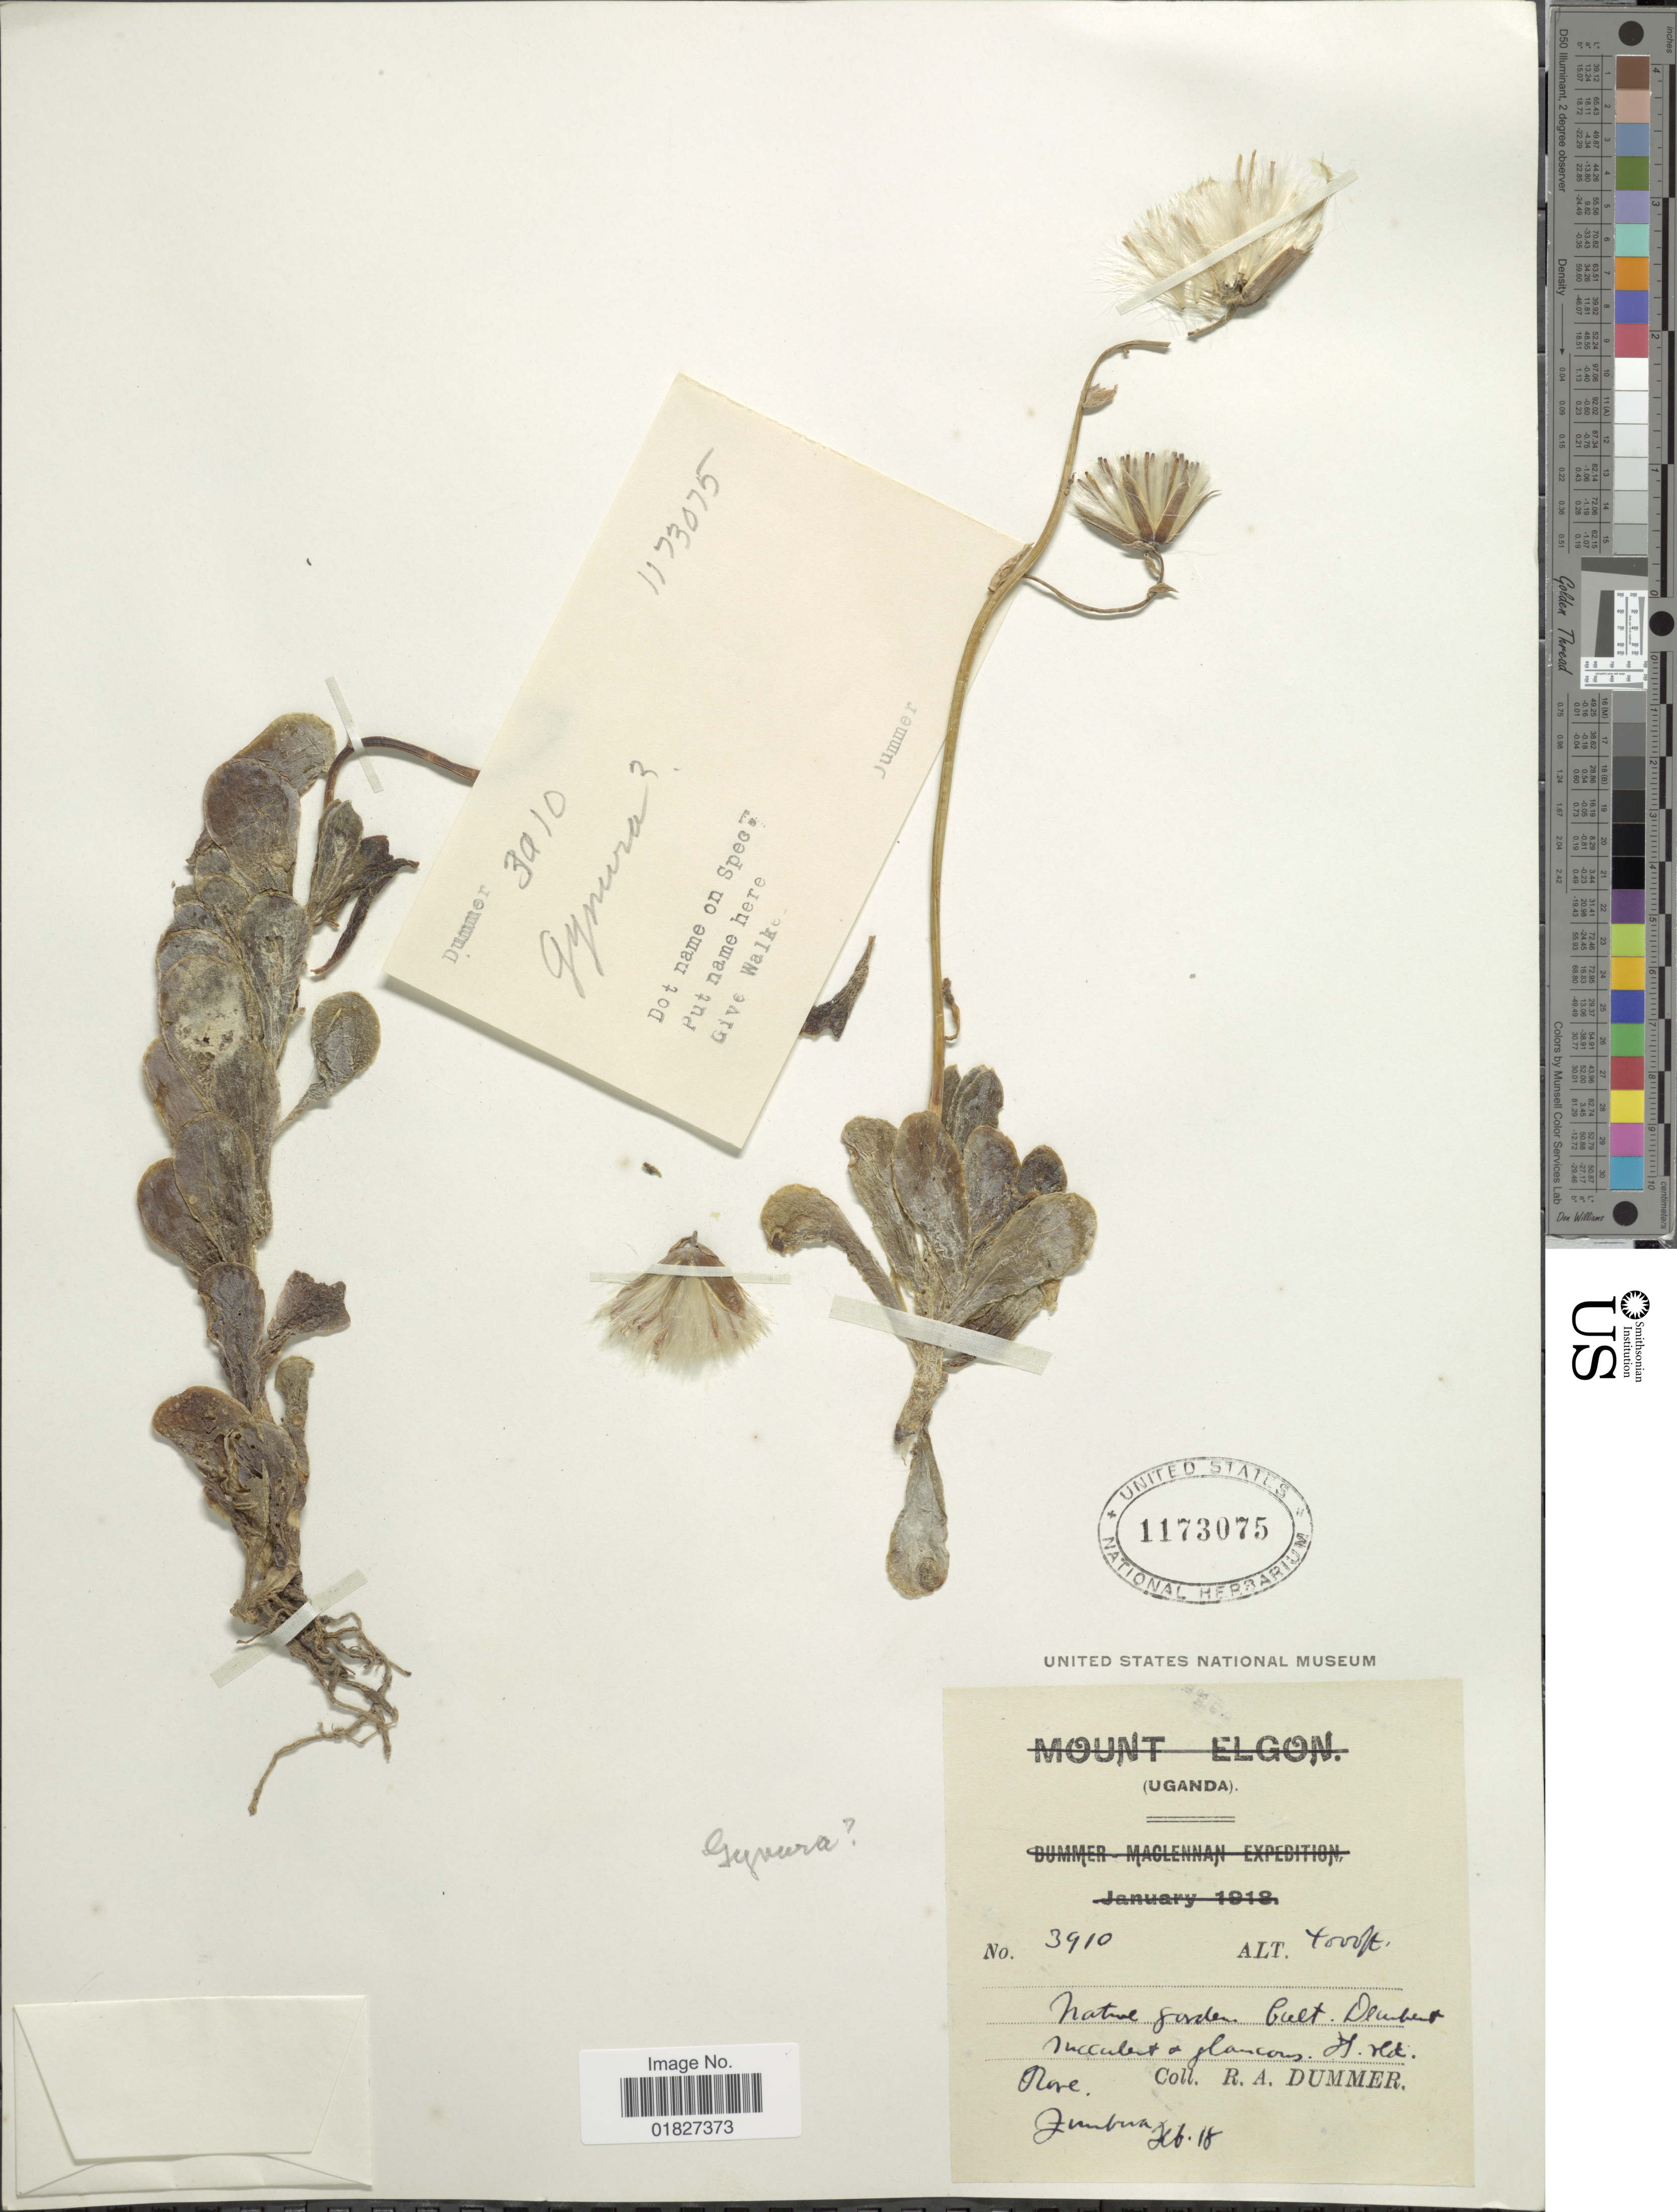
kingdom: Plantae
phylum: Tracheophyta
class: Magnoliopsida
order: Asterales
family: Asteraceae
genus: Gynura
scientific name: Gynura sp.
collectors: R. A. Dümmer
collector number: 3910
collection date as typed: Transcribed d/m/y: /2/18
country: Uganda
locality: Nature Garden, Zumbua [interpreted]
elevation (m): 1219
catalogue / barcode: US 1173075